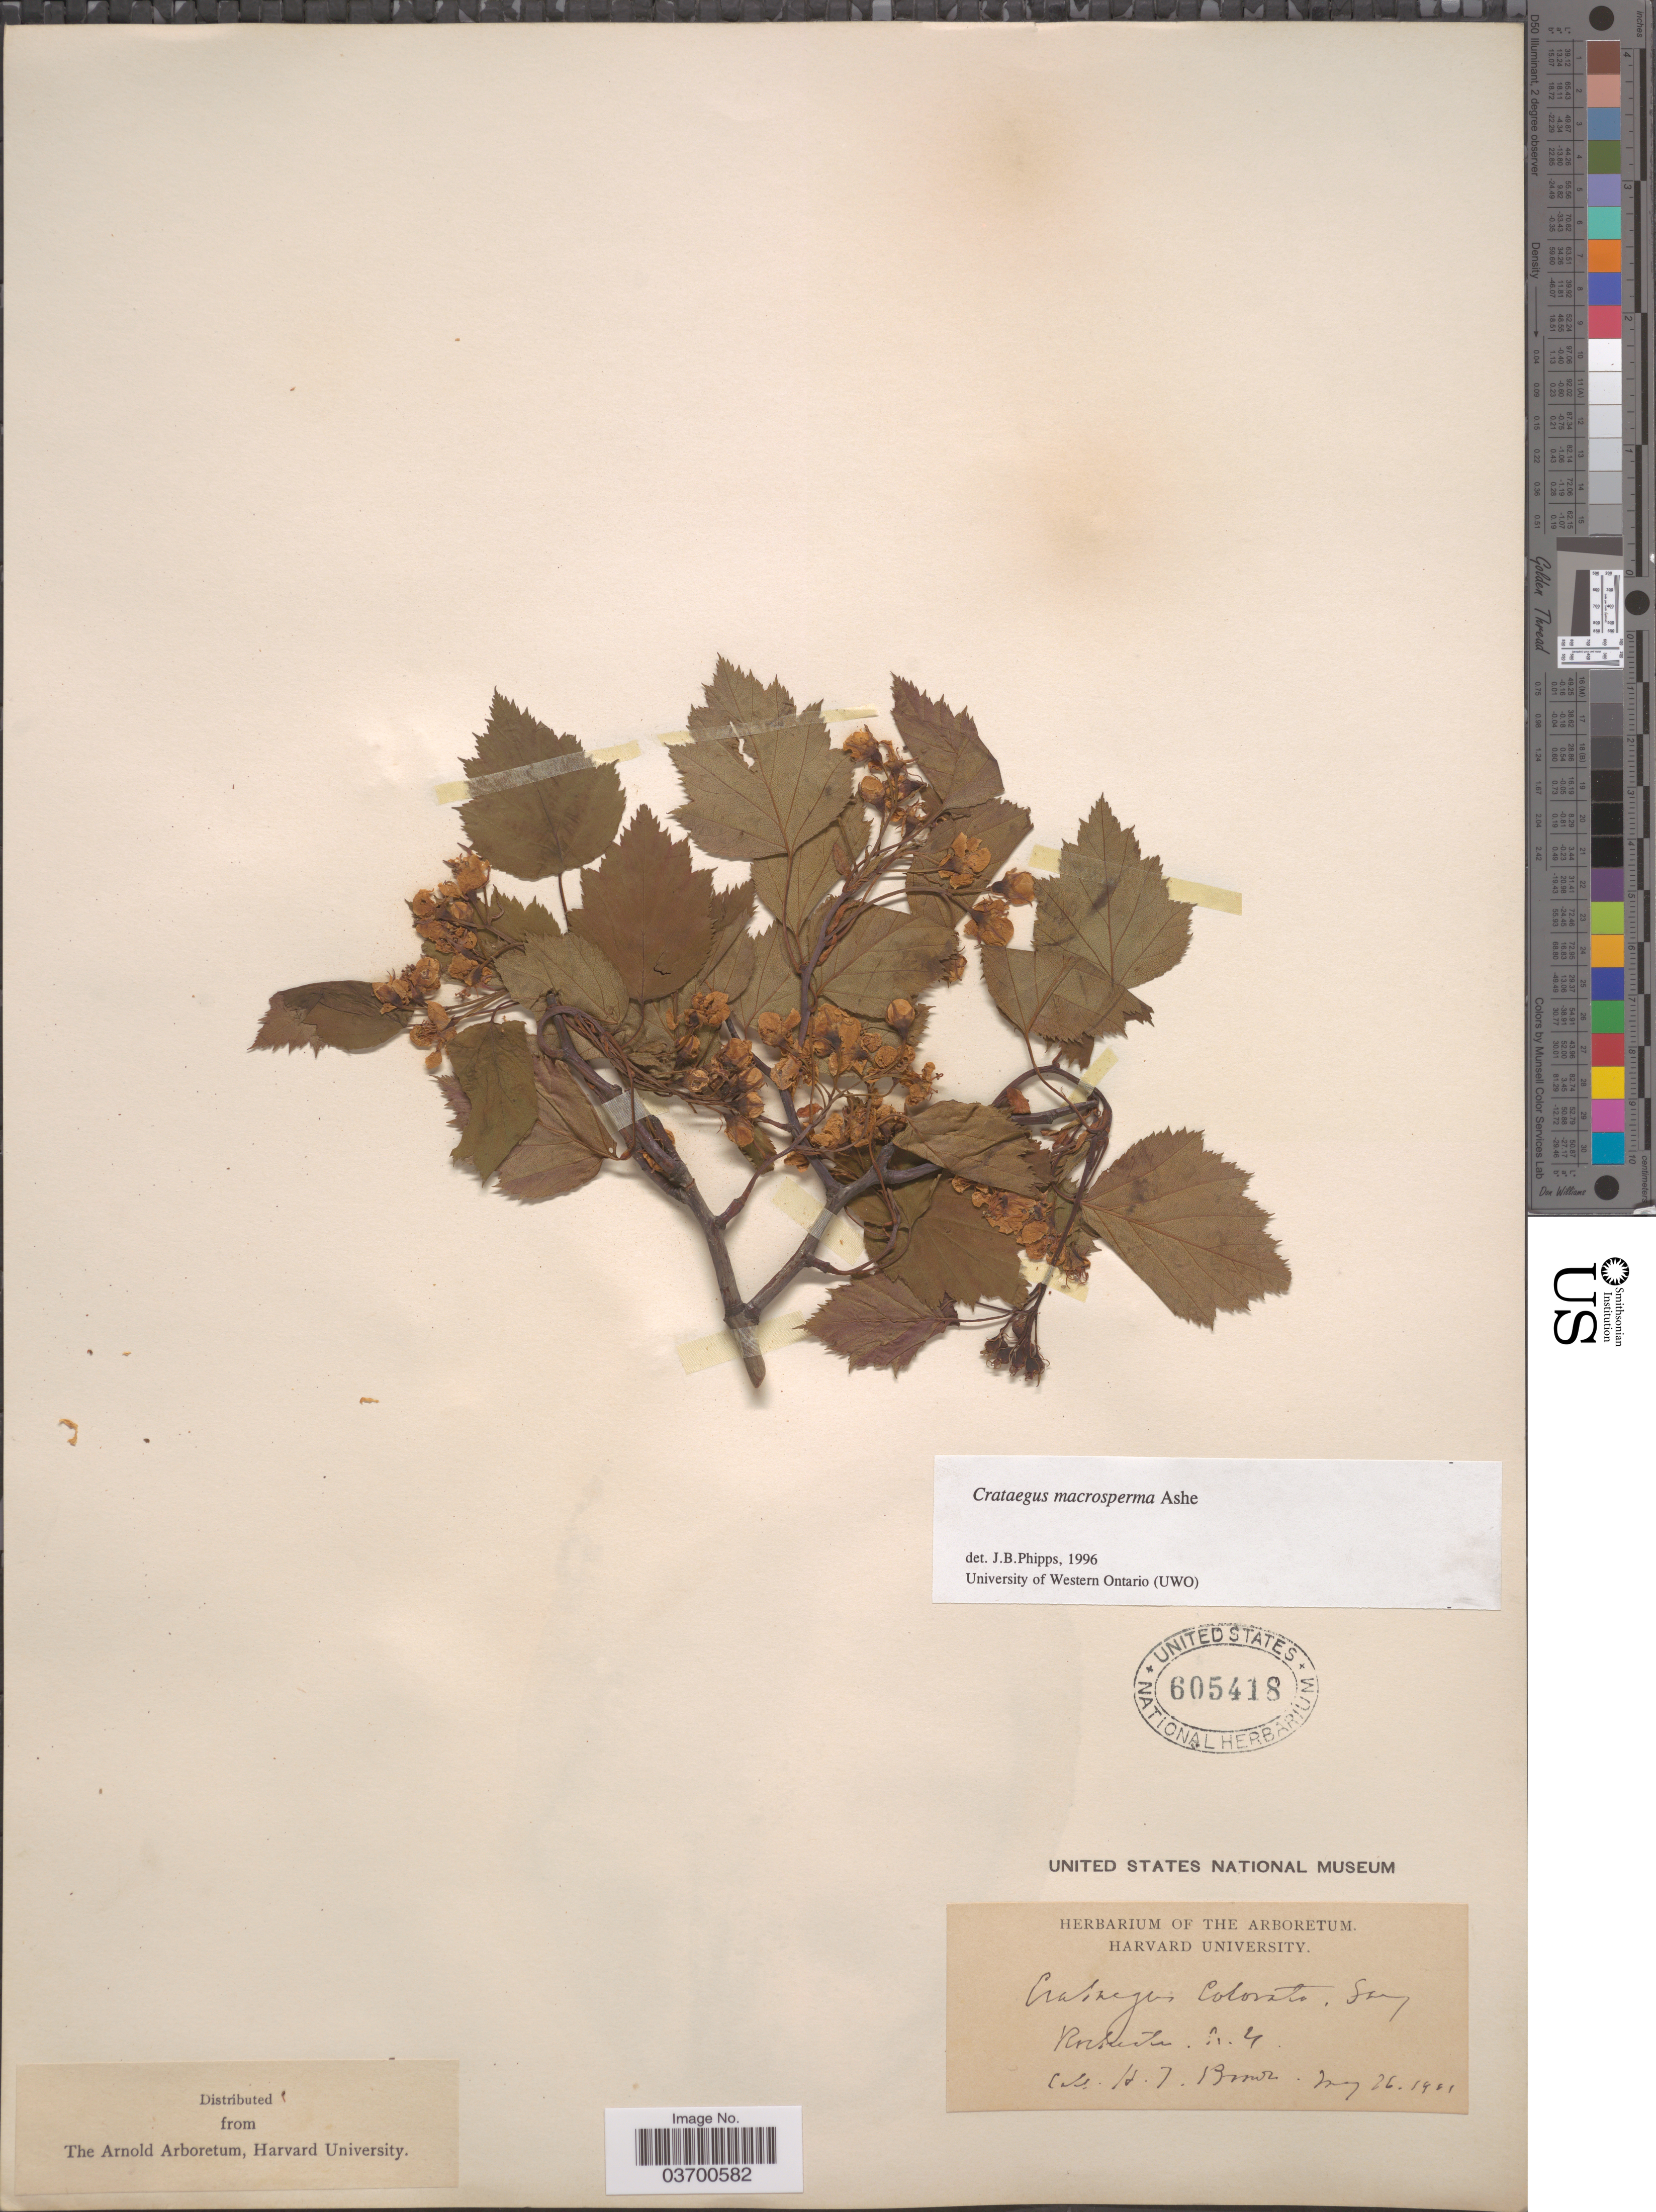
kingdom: Plantae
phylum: Tracheophyta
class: Magnoliopsida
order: Rosales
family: Rosaceae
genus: Crataegus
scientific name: Crataegus macrosperma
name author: Ashe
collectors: H. T. Brown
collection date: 1981-05-26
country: United States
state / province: New York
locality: Rochester.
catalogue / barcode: US 605418